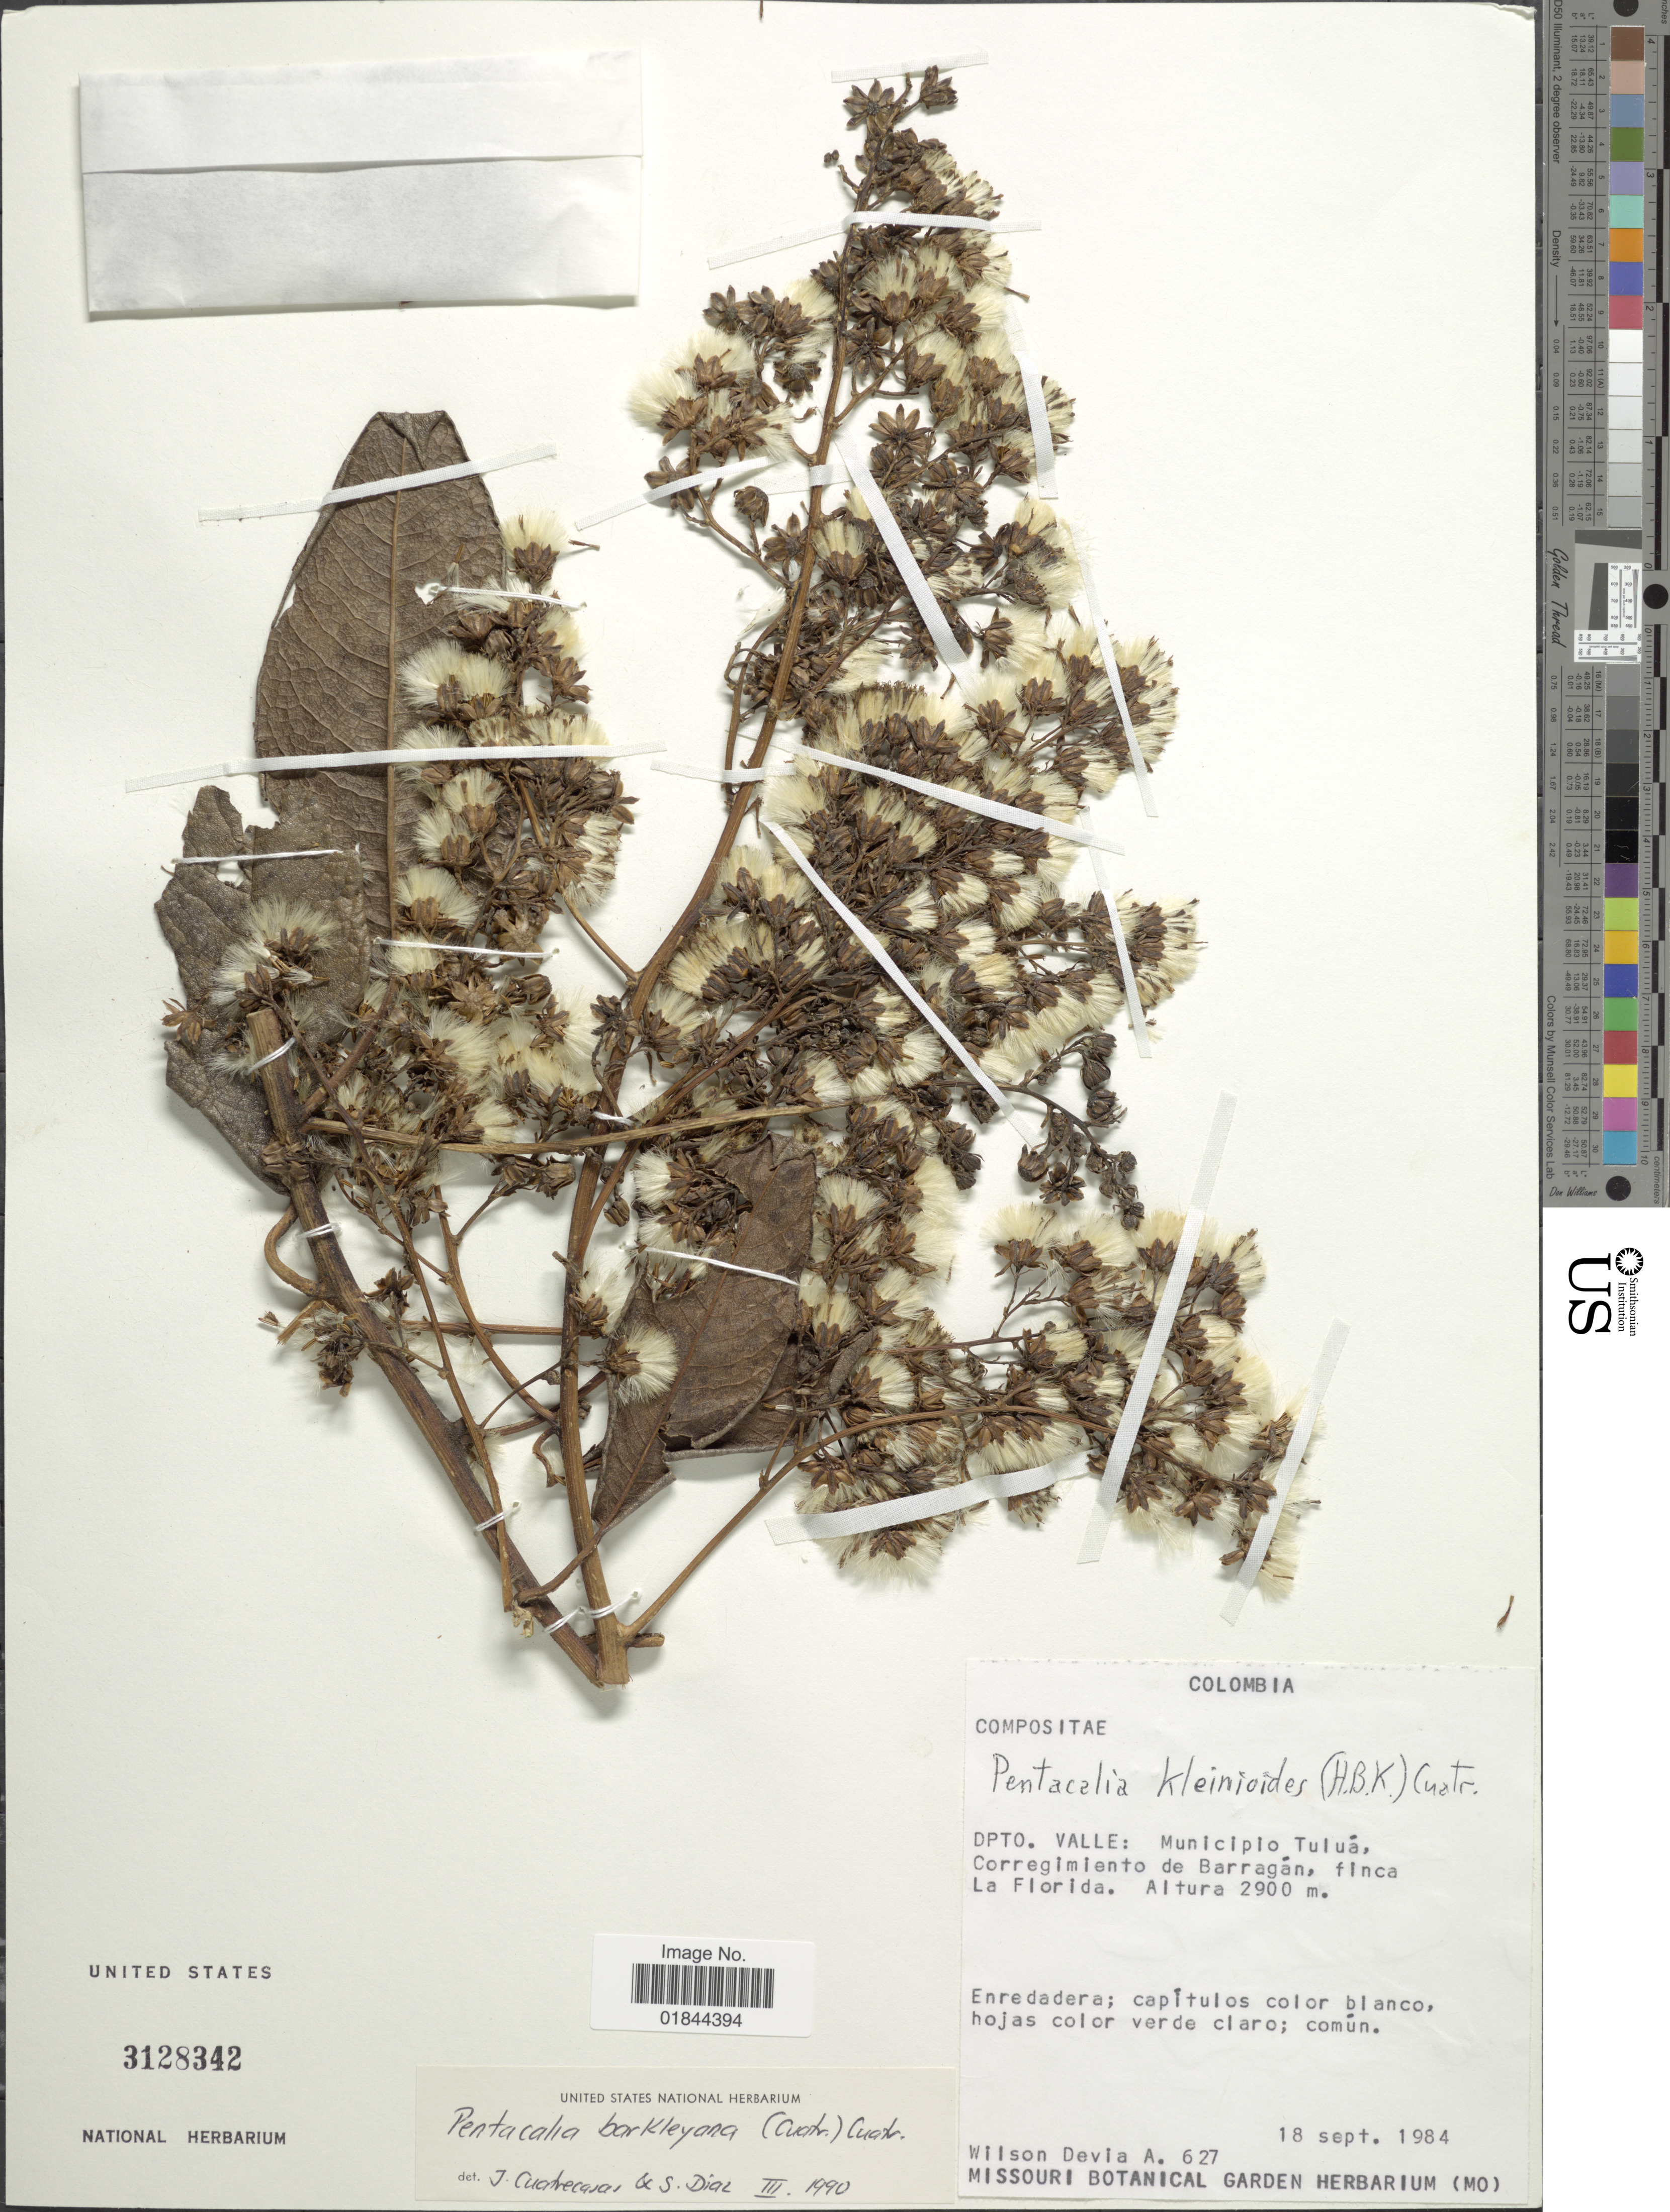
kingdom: Plantae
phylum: Tracheophyta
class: Magnoliopsida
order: Asterales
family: Asteraceae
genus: Pentacalia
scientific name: Pentacalia barkleyana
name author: (Cuatrec.) Cuatrec.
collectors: W. Devia A.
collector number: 627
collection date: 1984-09-18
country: Colombia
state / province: Valle del Cauca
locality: Dpto. Valle: Municipio Tuluá, Corregimiento de Barragán, finca La Florida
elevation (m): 2900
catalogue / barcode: US 3128342